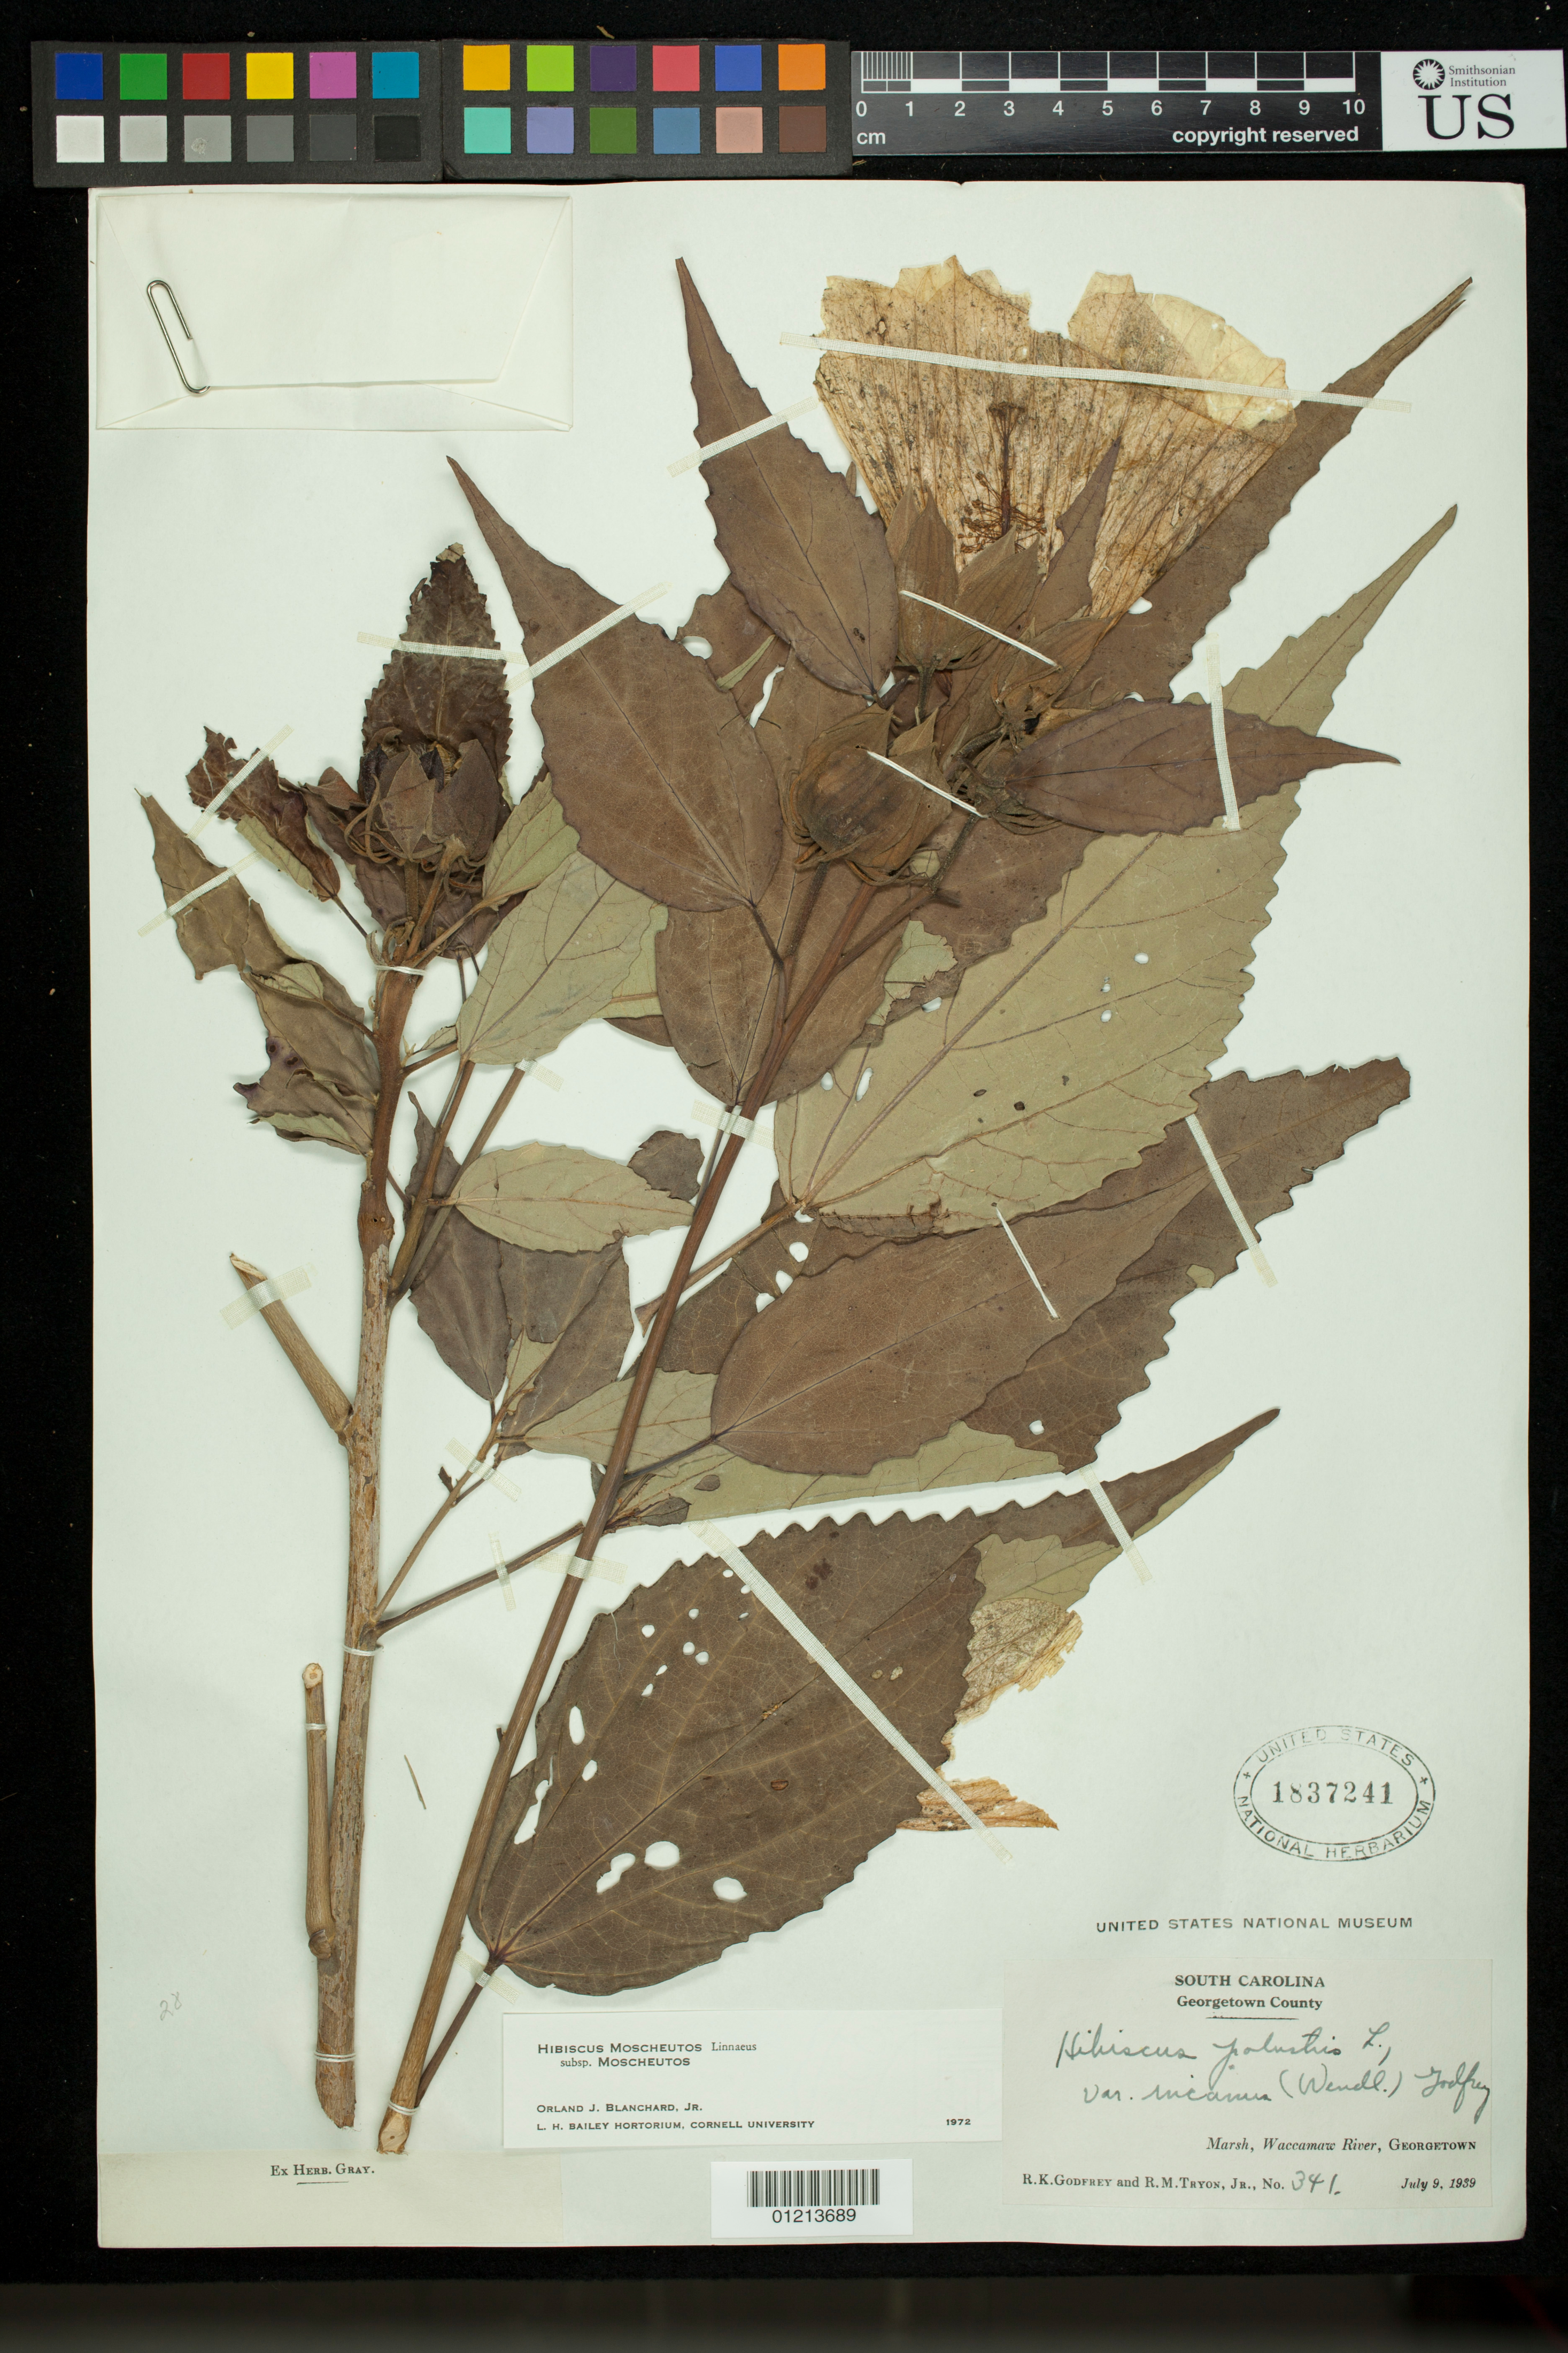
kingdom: Plantae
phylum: Tracheophyta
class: Magnoliopsida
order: Malvales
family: Malvaceae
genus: Hibiscus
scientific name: Hibiscus moscheutos subsp. lasiocarpos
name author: (Cav.) O.J. Blanch.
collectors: R. K. Godfrey & R. M. Tryon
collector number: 341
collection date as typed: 07 Sep 1939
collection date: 1939-09-07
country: United States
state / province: South Carolina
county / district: Georgetown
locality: Georgetown County: Marsh, Waccamaw River, Georgetown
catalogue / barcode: US 1837241